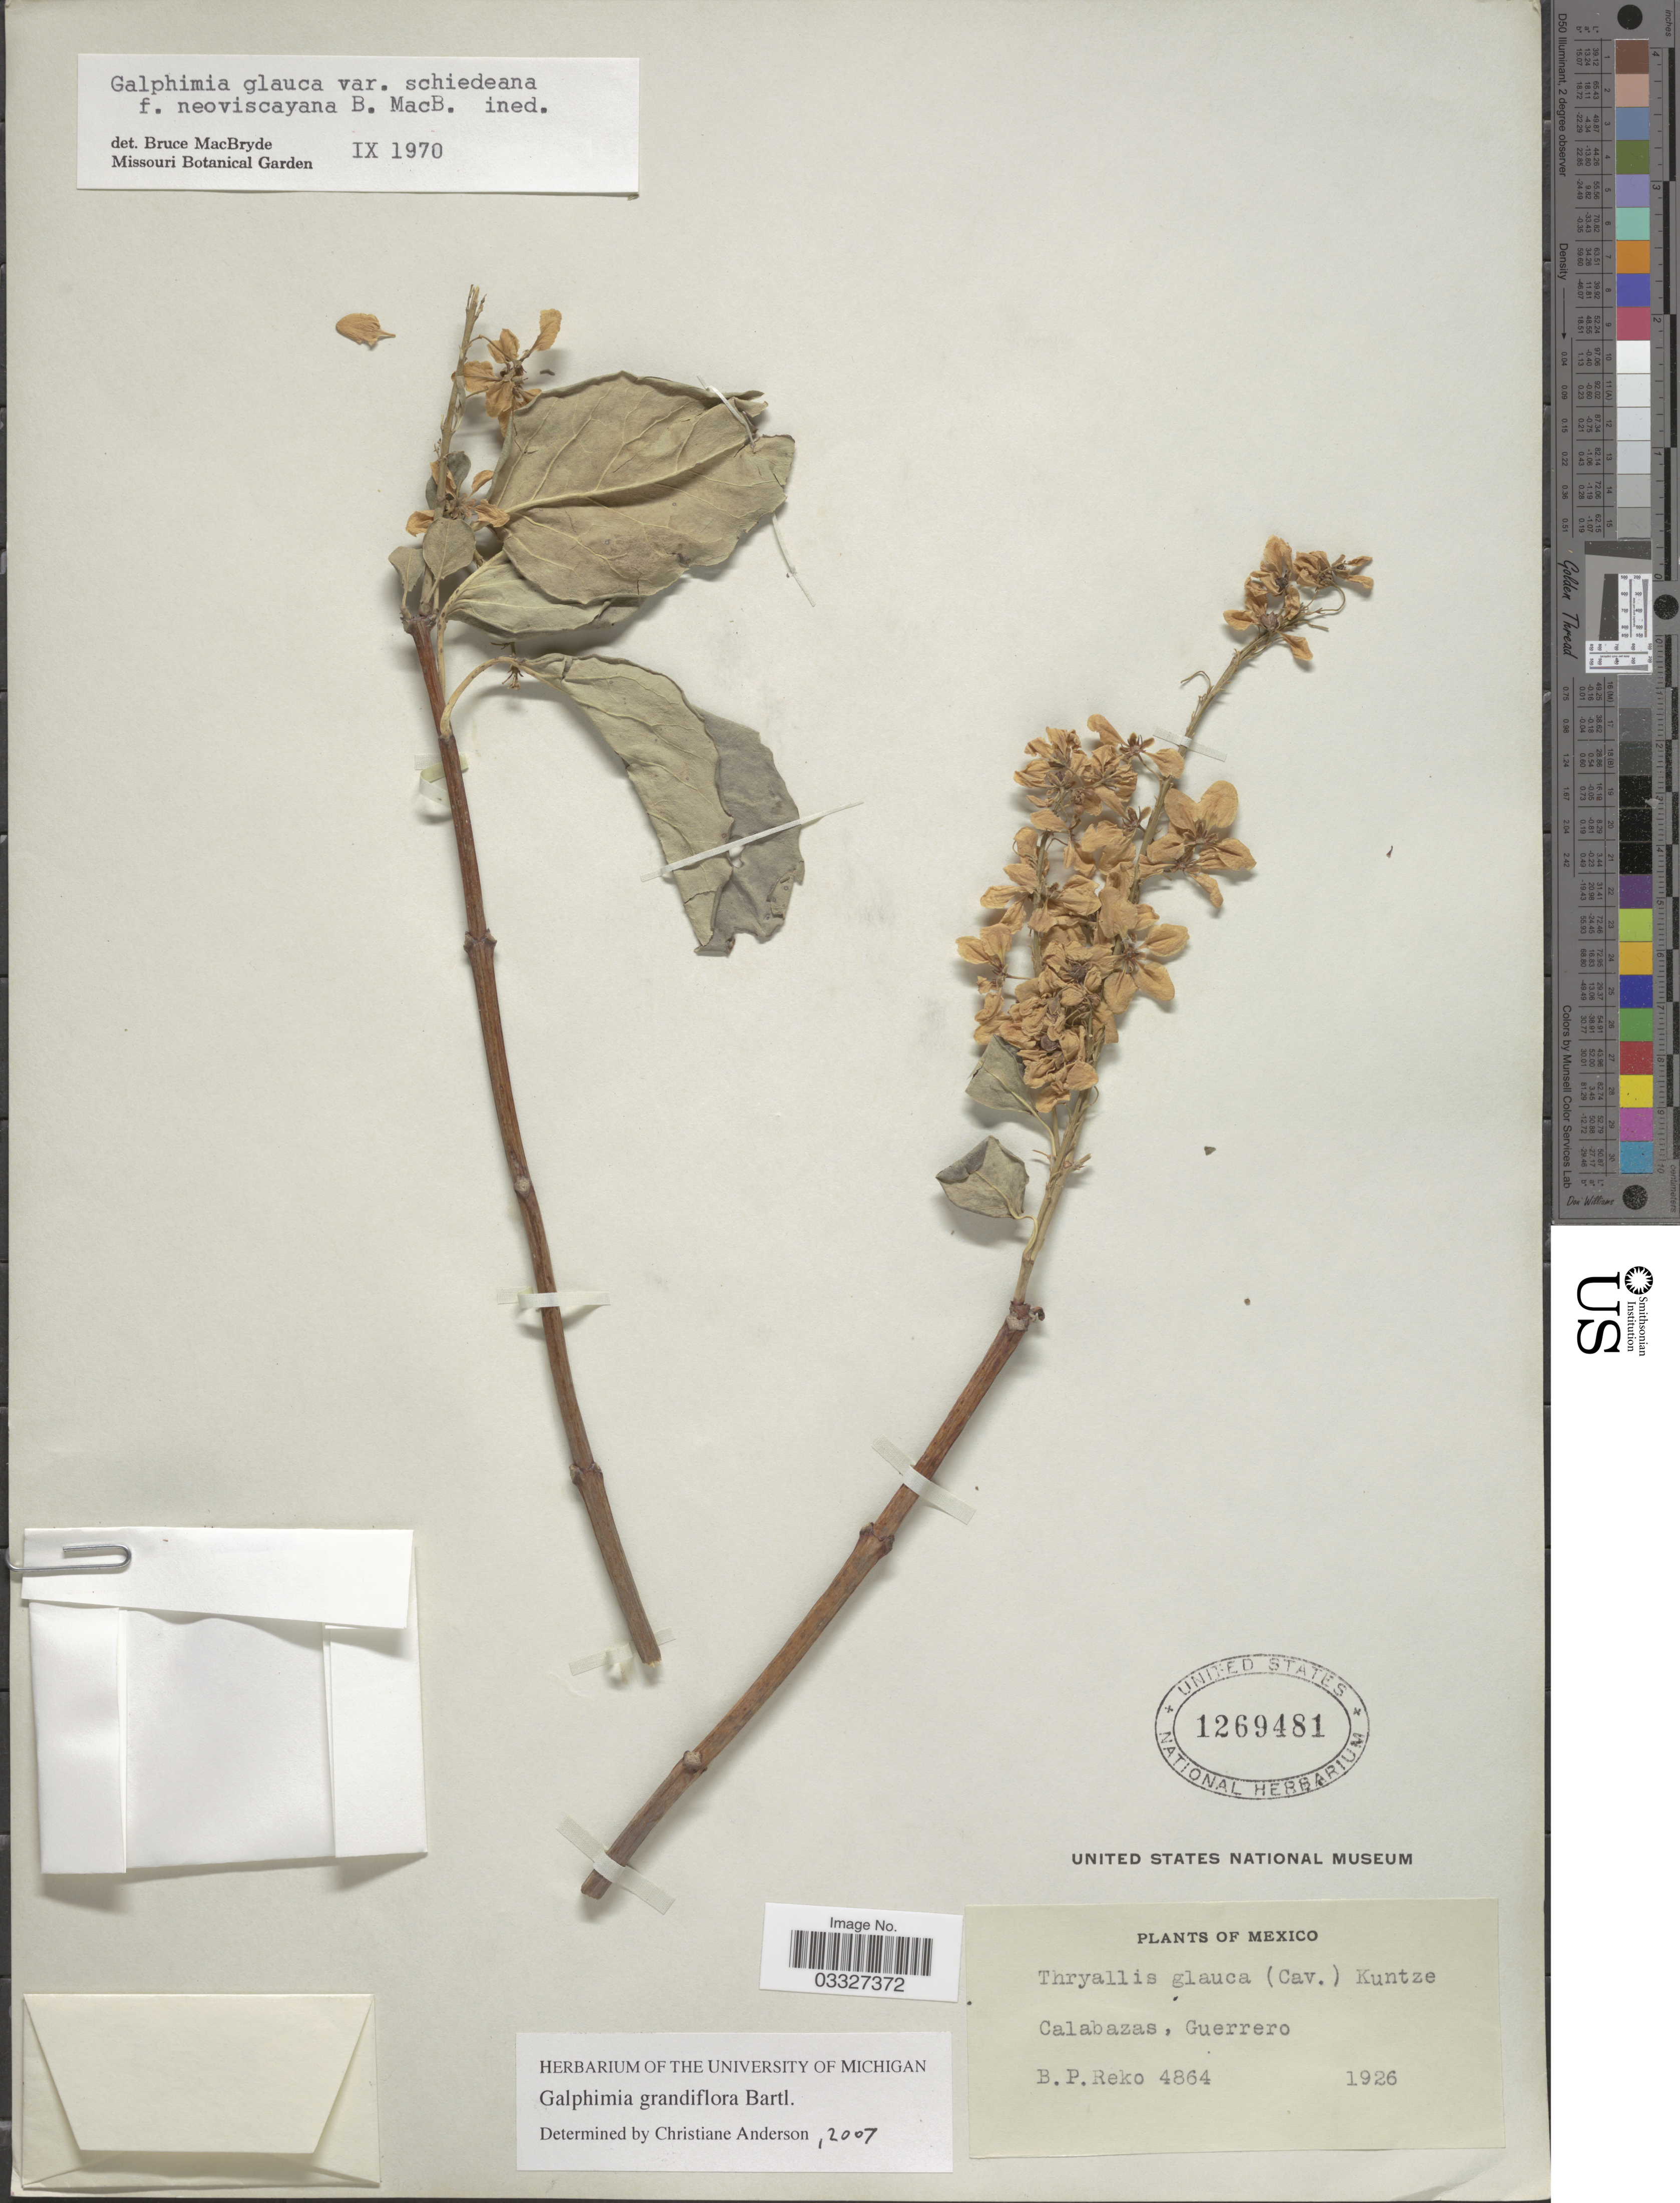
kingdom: Plantae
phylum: Tracheophyta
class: Magnoliopsida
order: Malpighiales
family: Malpighiaceae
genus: Galphimia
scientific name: Galphimia grandiflora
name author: Bartl.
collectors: B. P. Reko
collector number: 4864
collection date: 1926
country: Mexico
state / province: Guerrero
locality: Calabazas.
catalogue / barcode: US 1269481